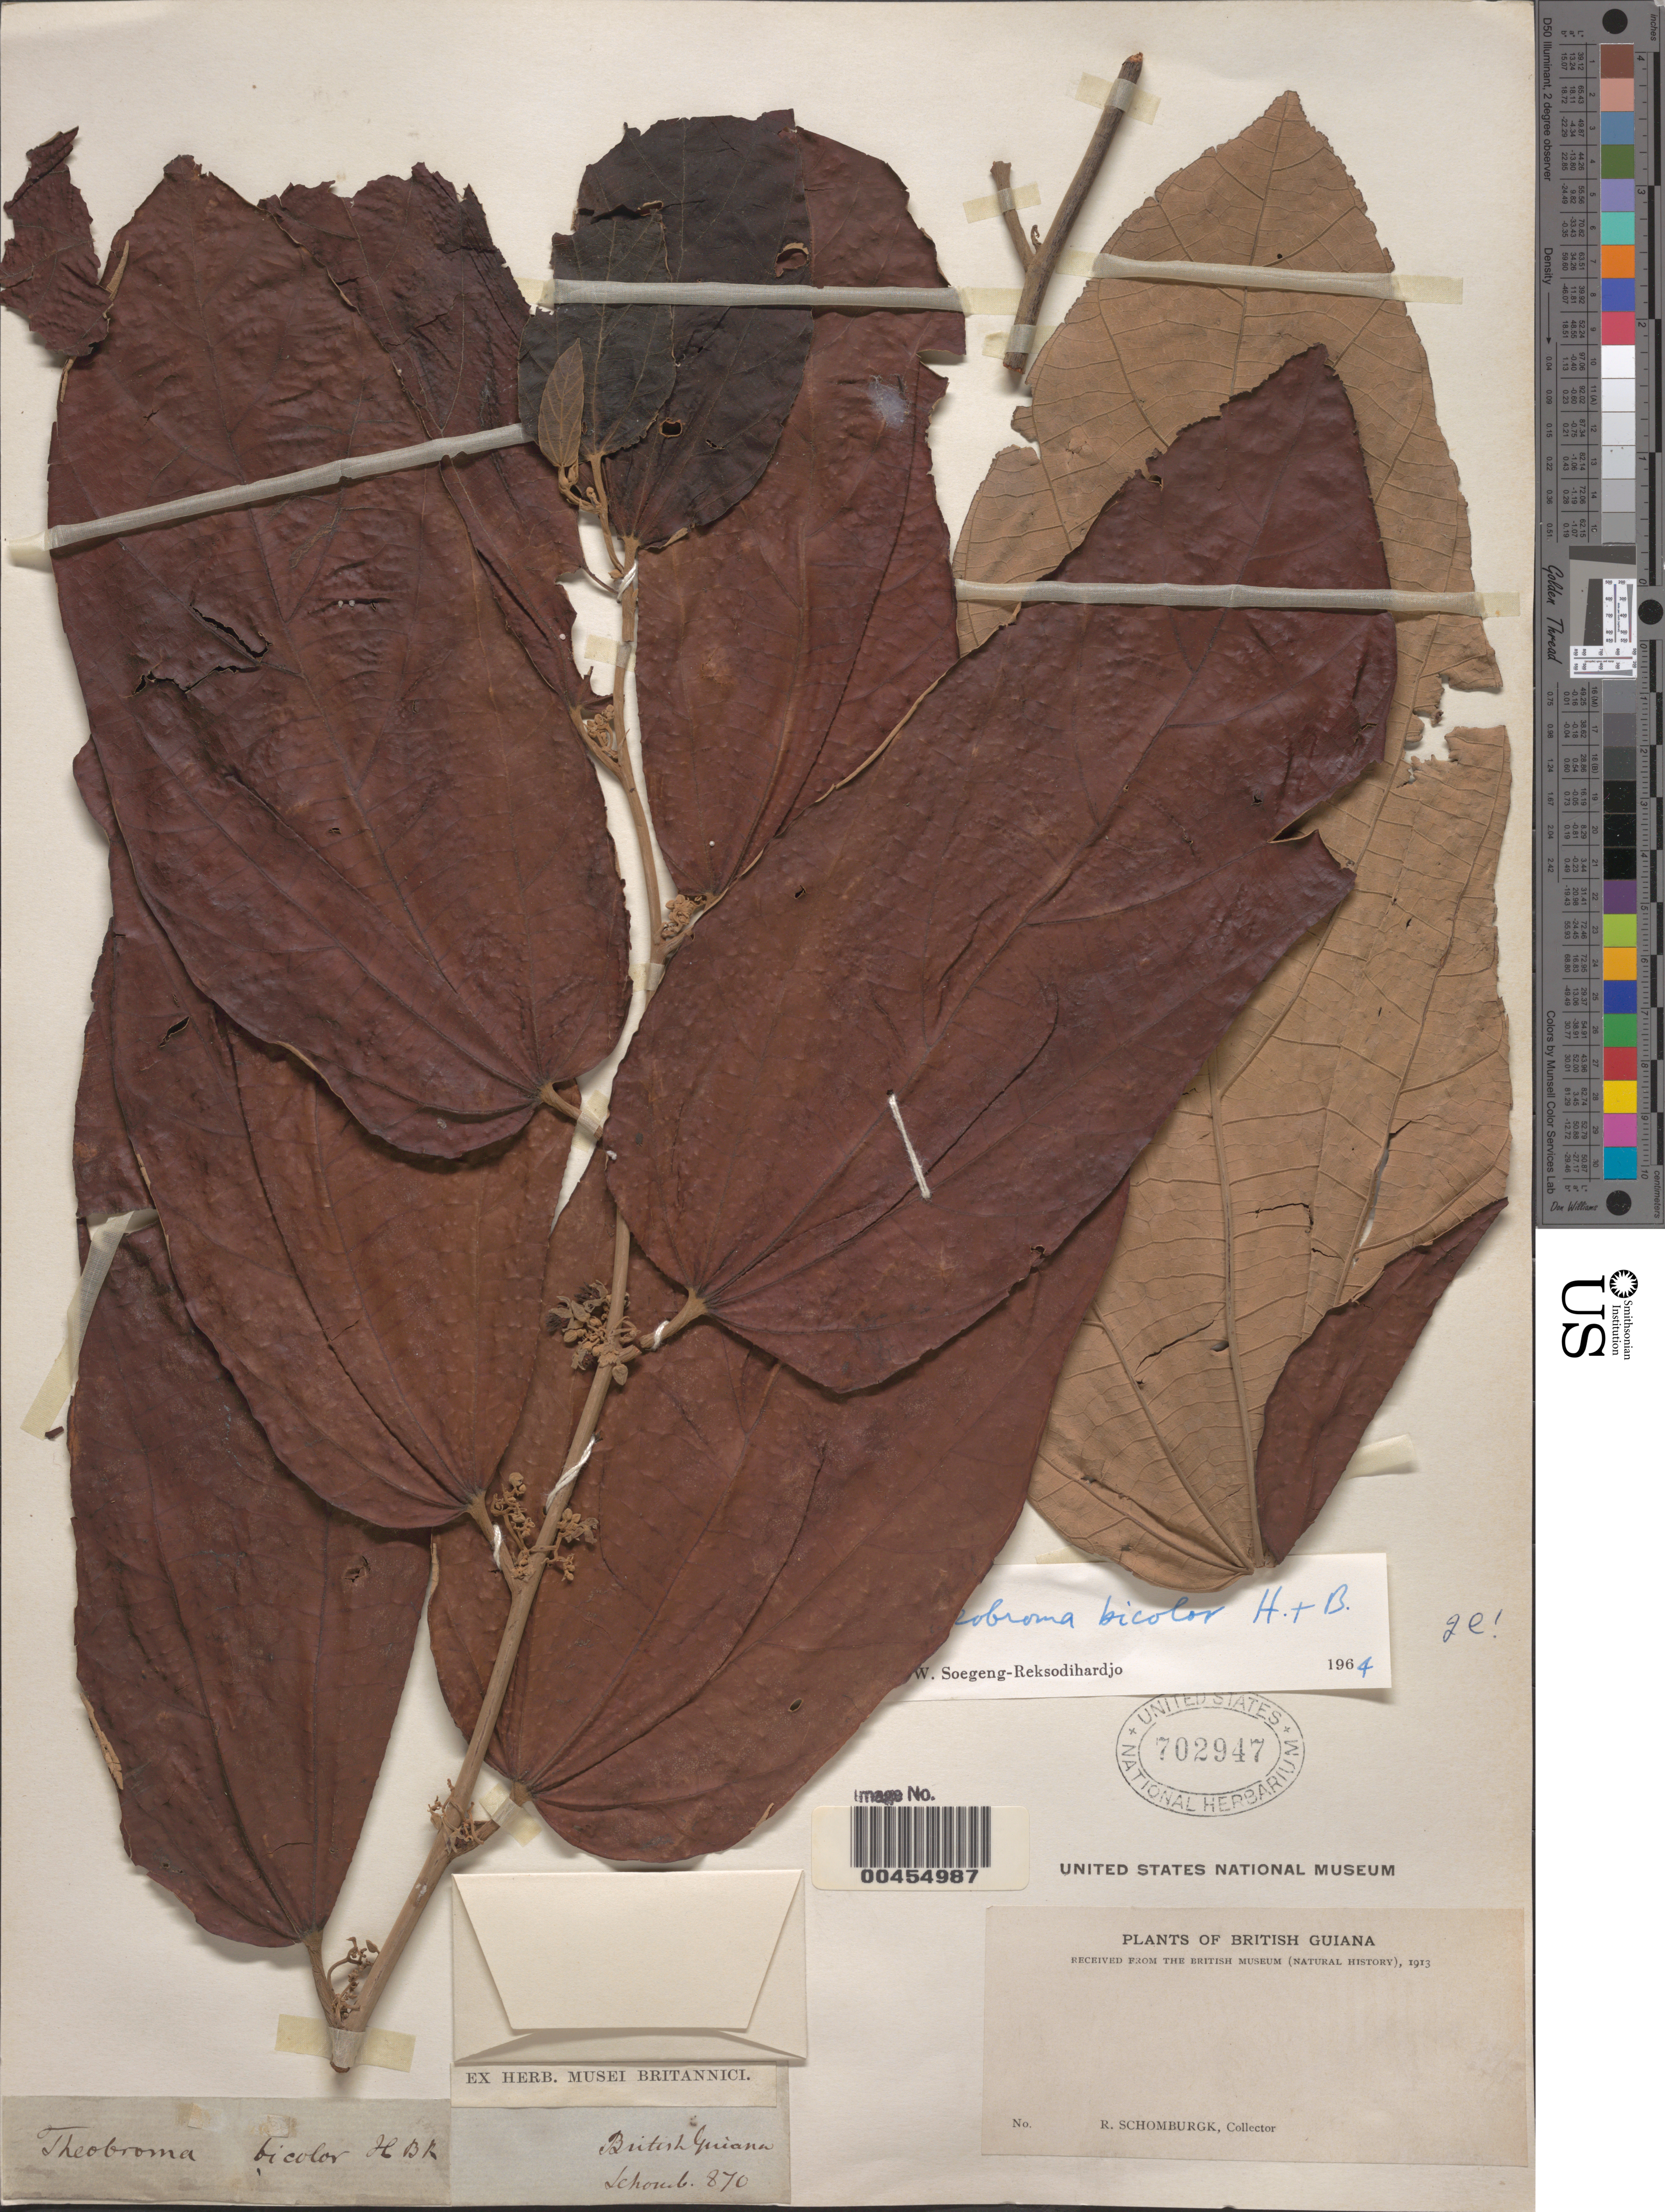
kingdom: Plantae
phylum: Tracheophyta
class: Magnoliopsida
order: Malvales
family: Malvaceae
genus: Theobroma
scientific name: Theobroma bicolor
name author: Bonpl.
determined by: Dorr, L. J., (BOT), Smithsonian Institution - National Museum of Natural History (UNITED STATES)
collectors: M. R. Schomburgk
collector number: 870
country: Guyana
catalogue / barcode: US 702947